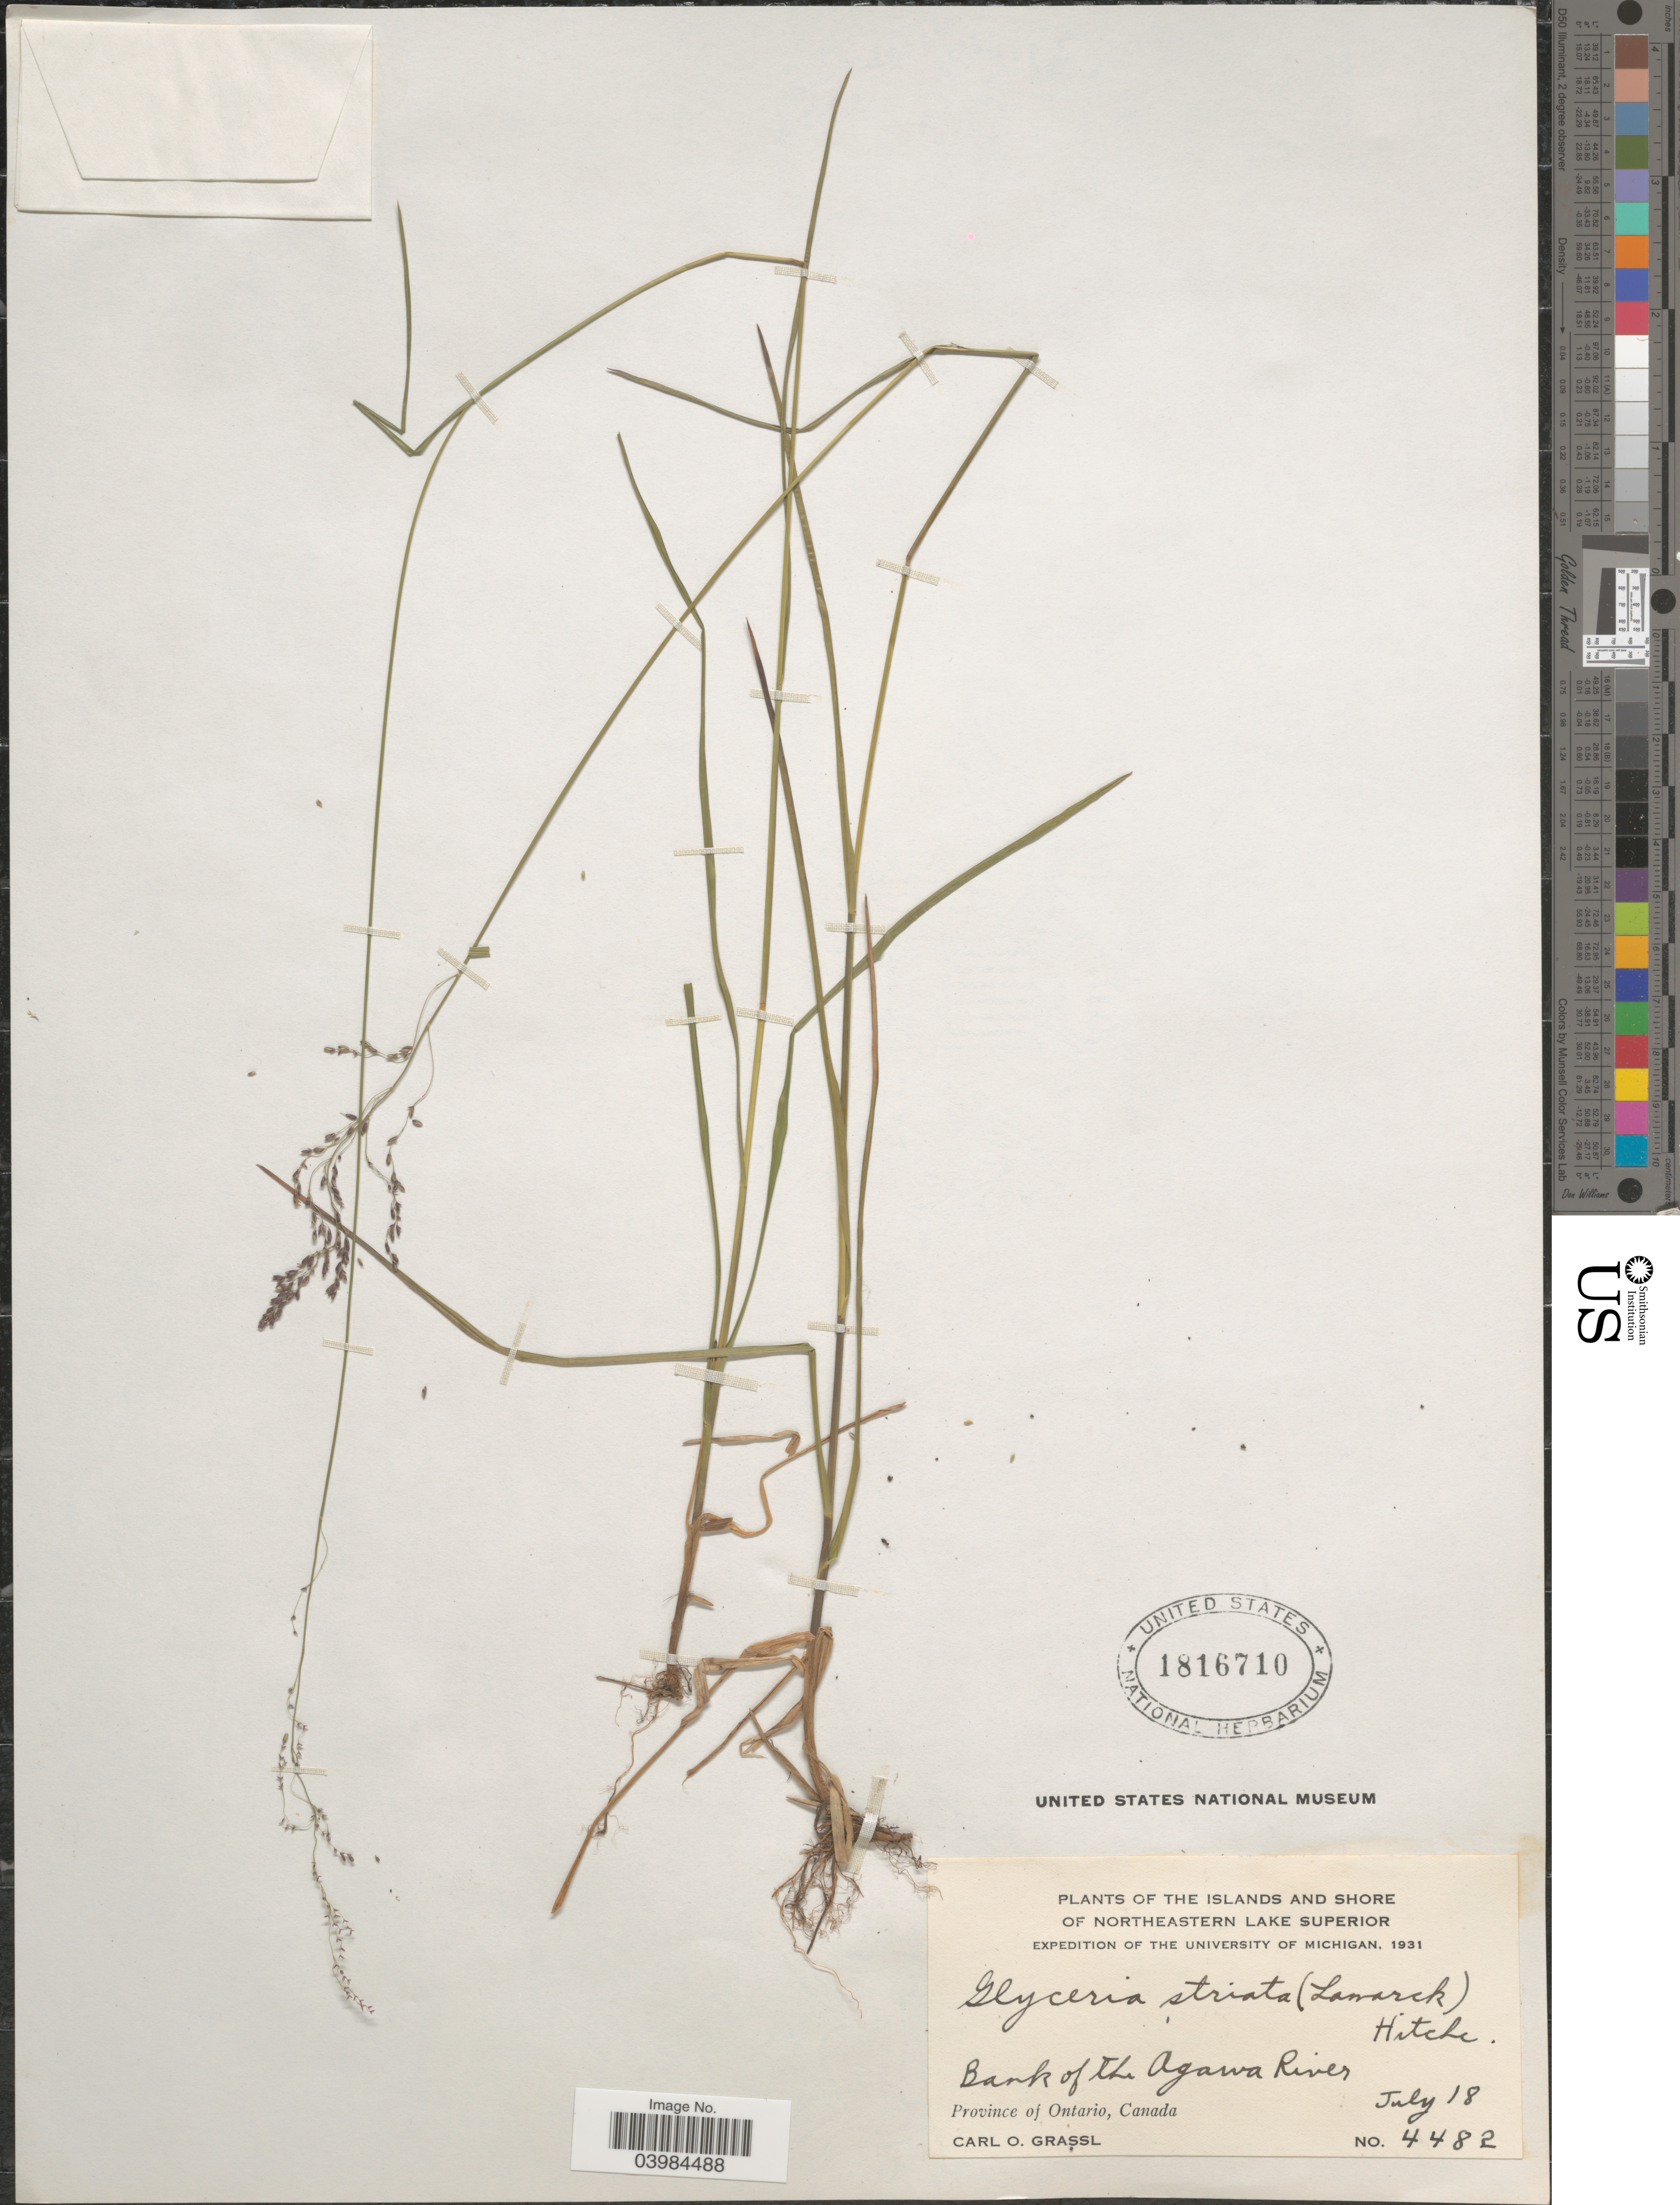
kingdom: Plantae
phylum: Tracheophyta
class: Liliopsida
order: Poales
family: Poaceae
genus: Glyceria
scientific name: Glyceria striata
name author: (Lam.) Hitchc.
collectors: C. Grassl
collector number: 4482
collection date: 1931-07-18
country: Canada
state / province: Ontario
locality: Islands and Shore of Northeastern Lake Superior. Bank of the Agawa River.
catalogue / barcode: US 1816710